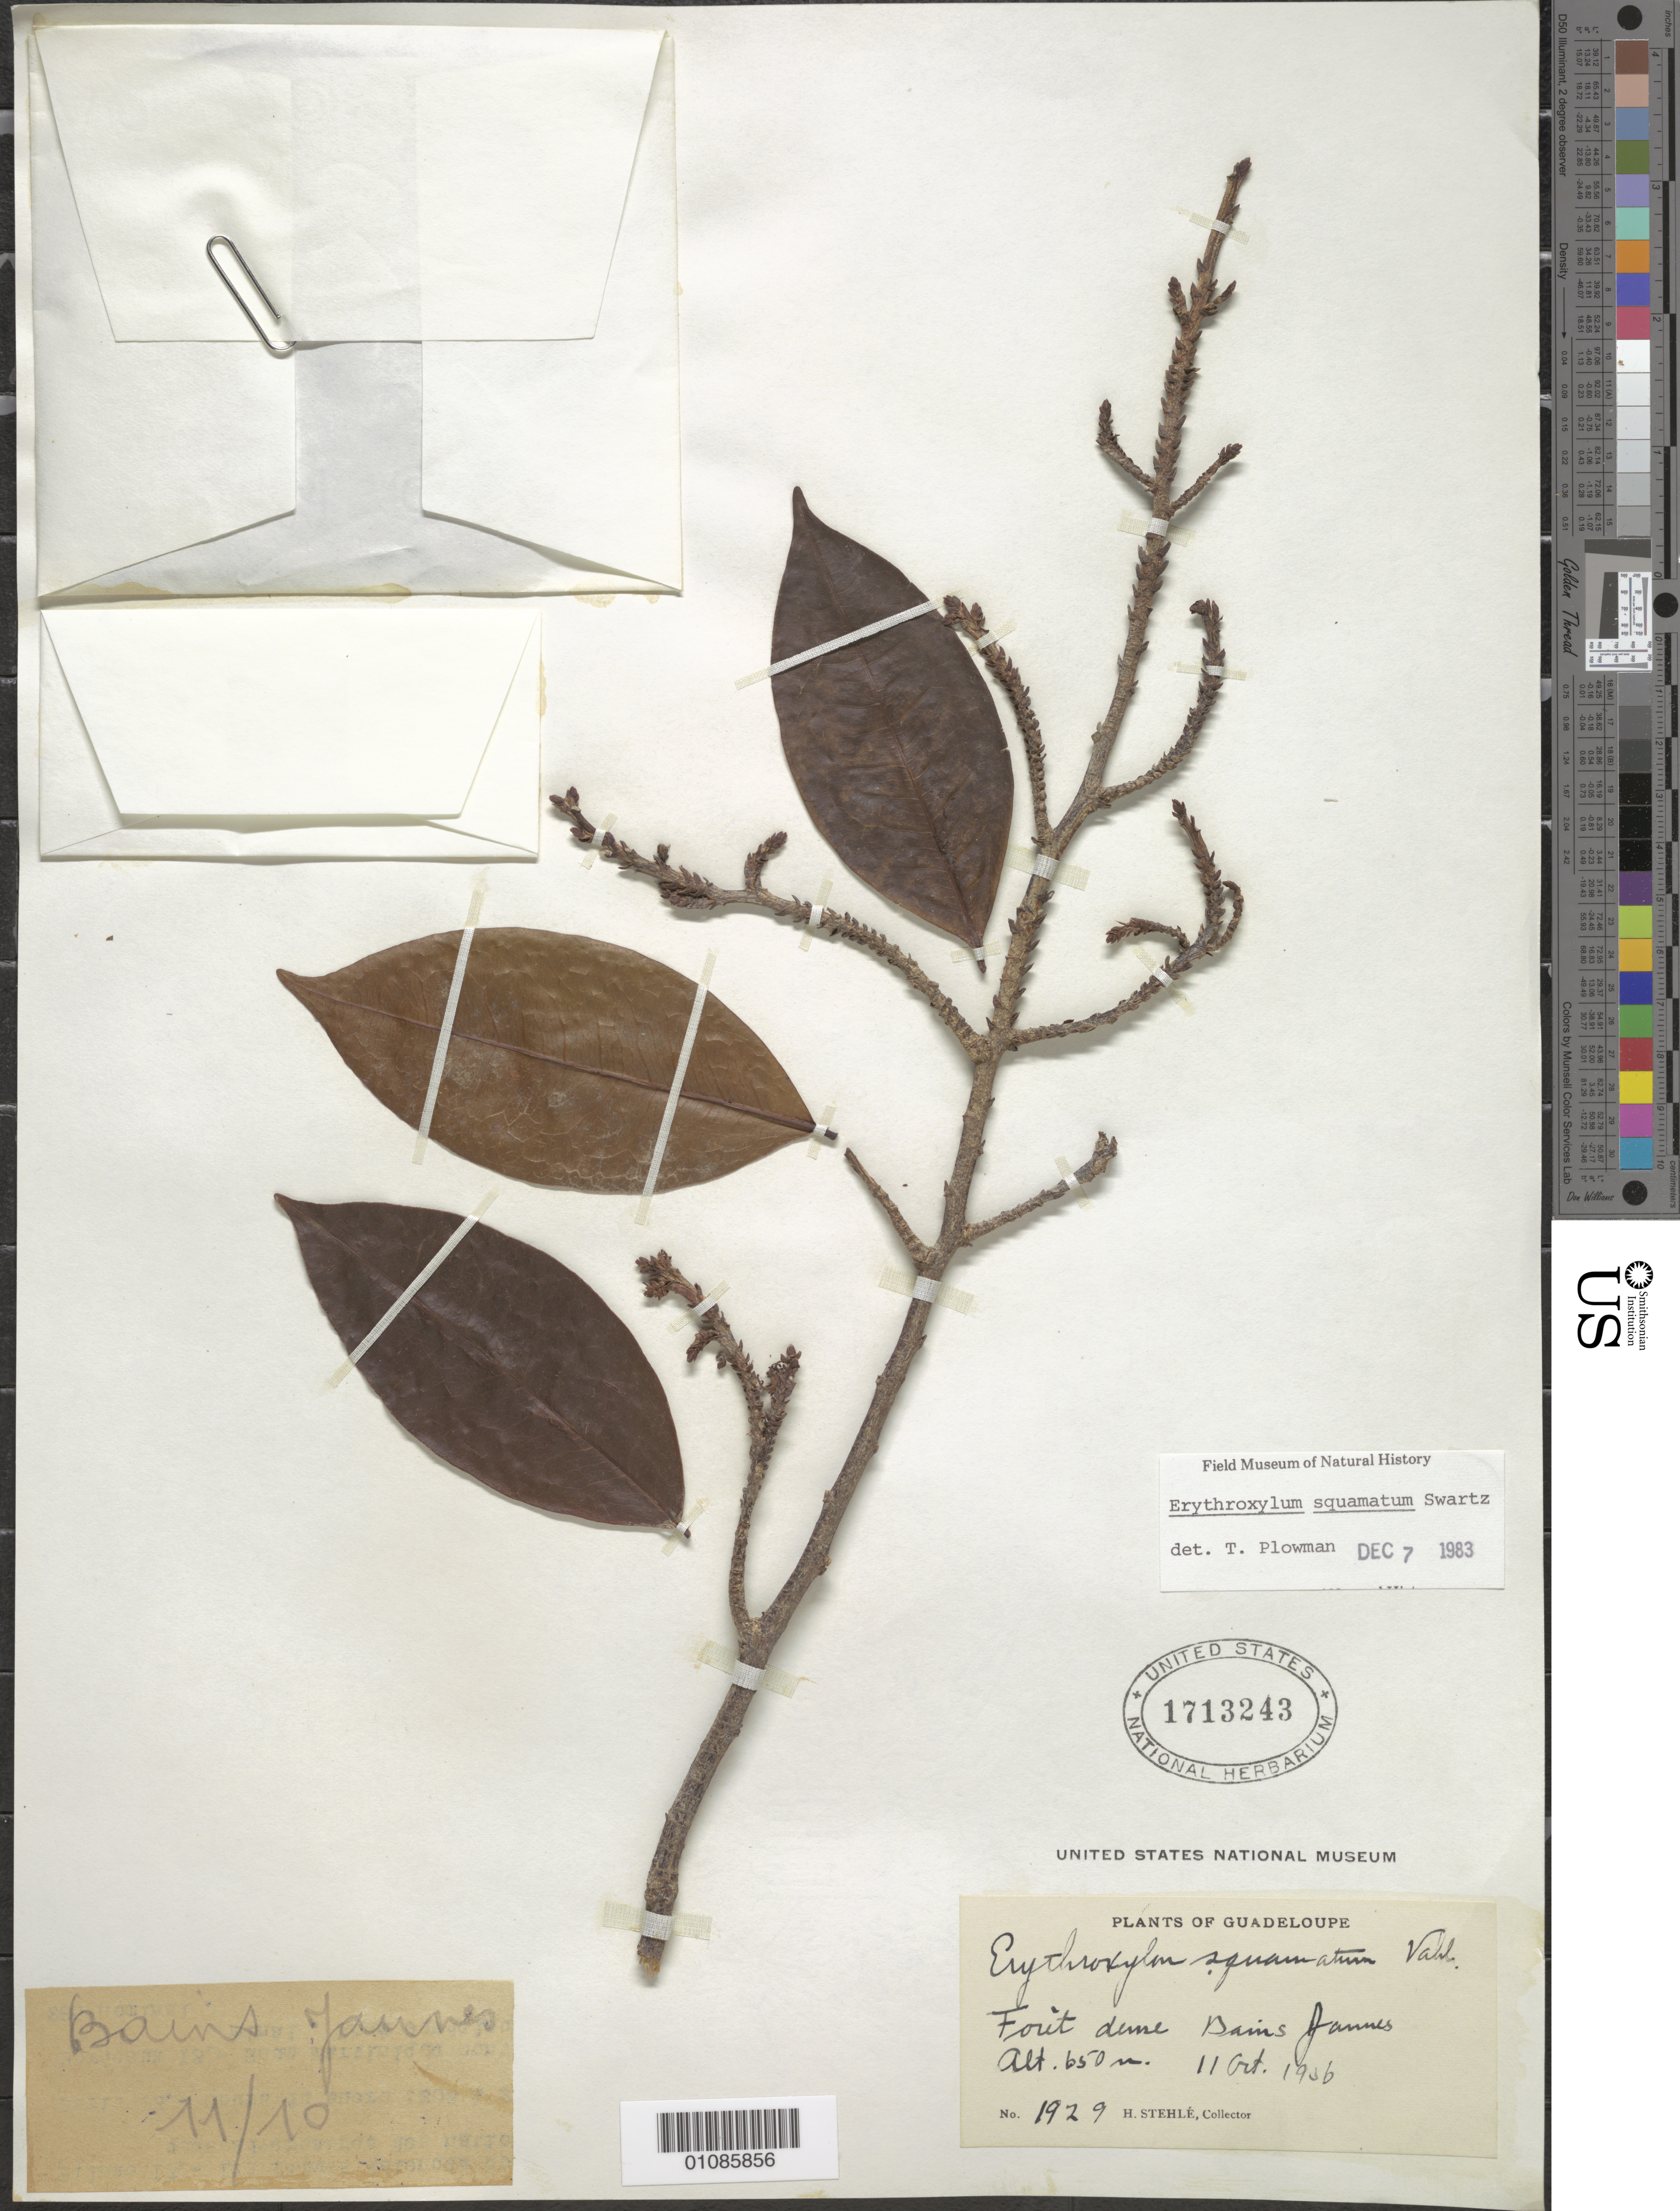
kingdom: Plantae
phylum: Tracheophyta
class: Magnoliopsida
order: Malpighiales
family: Erythroxylaceae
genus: Erythroxylum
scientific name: Erythroxylum squamatum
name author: Sw.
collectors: H. Stehlé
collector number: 1929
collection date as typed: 11 Oct 1936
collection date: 1936-10-11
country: Guadeloupe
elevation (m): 650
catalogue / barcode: US 1713243